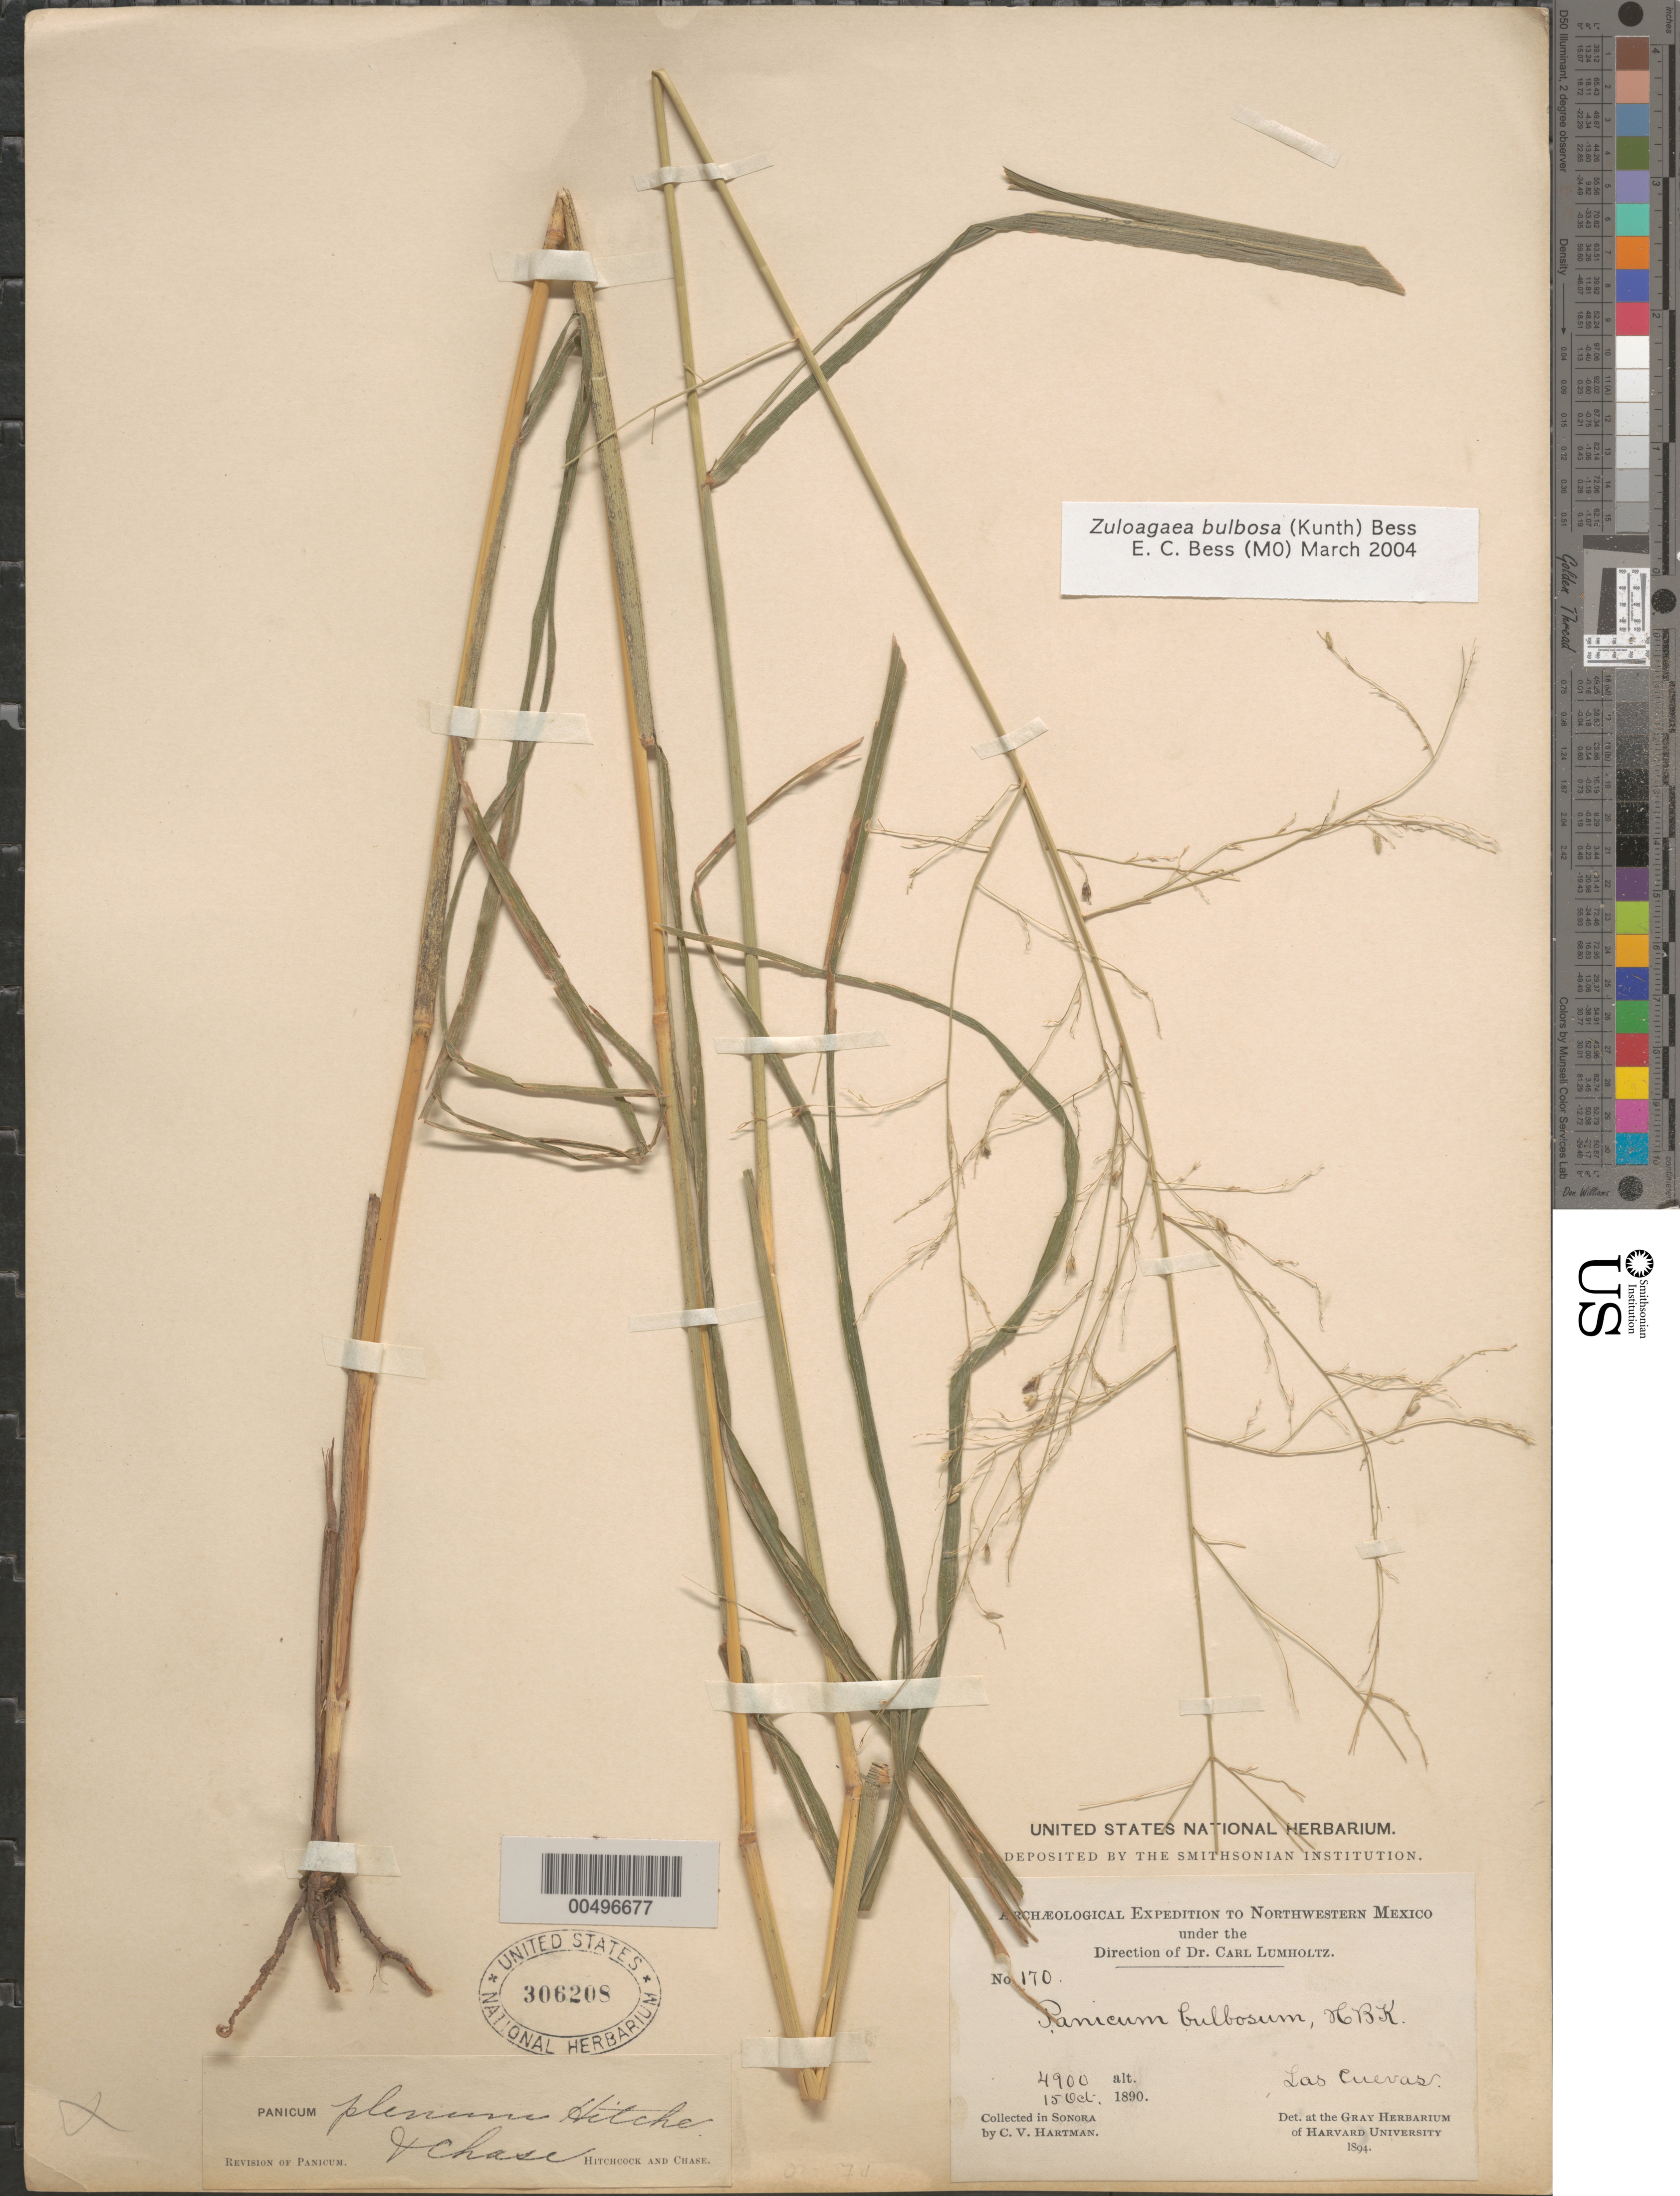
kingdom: Plantae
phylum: Tracheophyta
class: Liliopsida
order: Poales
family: Poaceae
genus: Panicum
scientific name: Panicum plenum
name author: Hitchc. & Chase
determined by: Hitchcock, A. S.; Chase, [M.] A.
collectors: C. V. Hartman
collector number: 170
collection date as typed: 15 Oct 1890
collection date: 1890-10-15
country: Mexico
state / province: Sonora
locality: NW Mexico, Las Cuevas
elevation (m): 1494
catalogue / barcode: US 306208